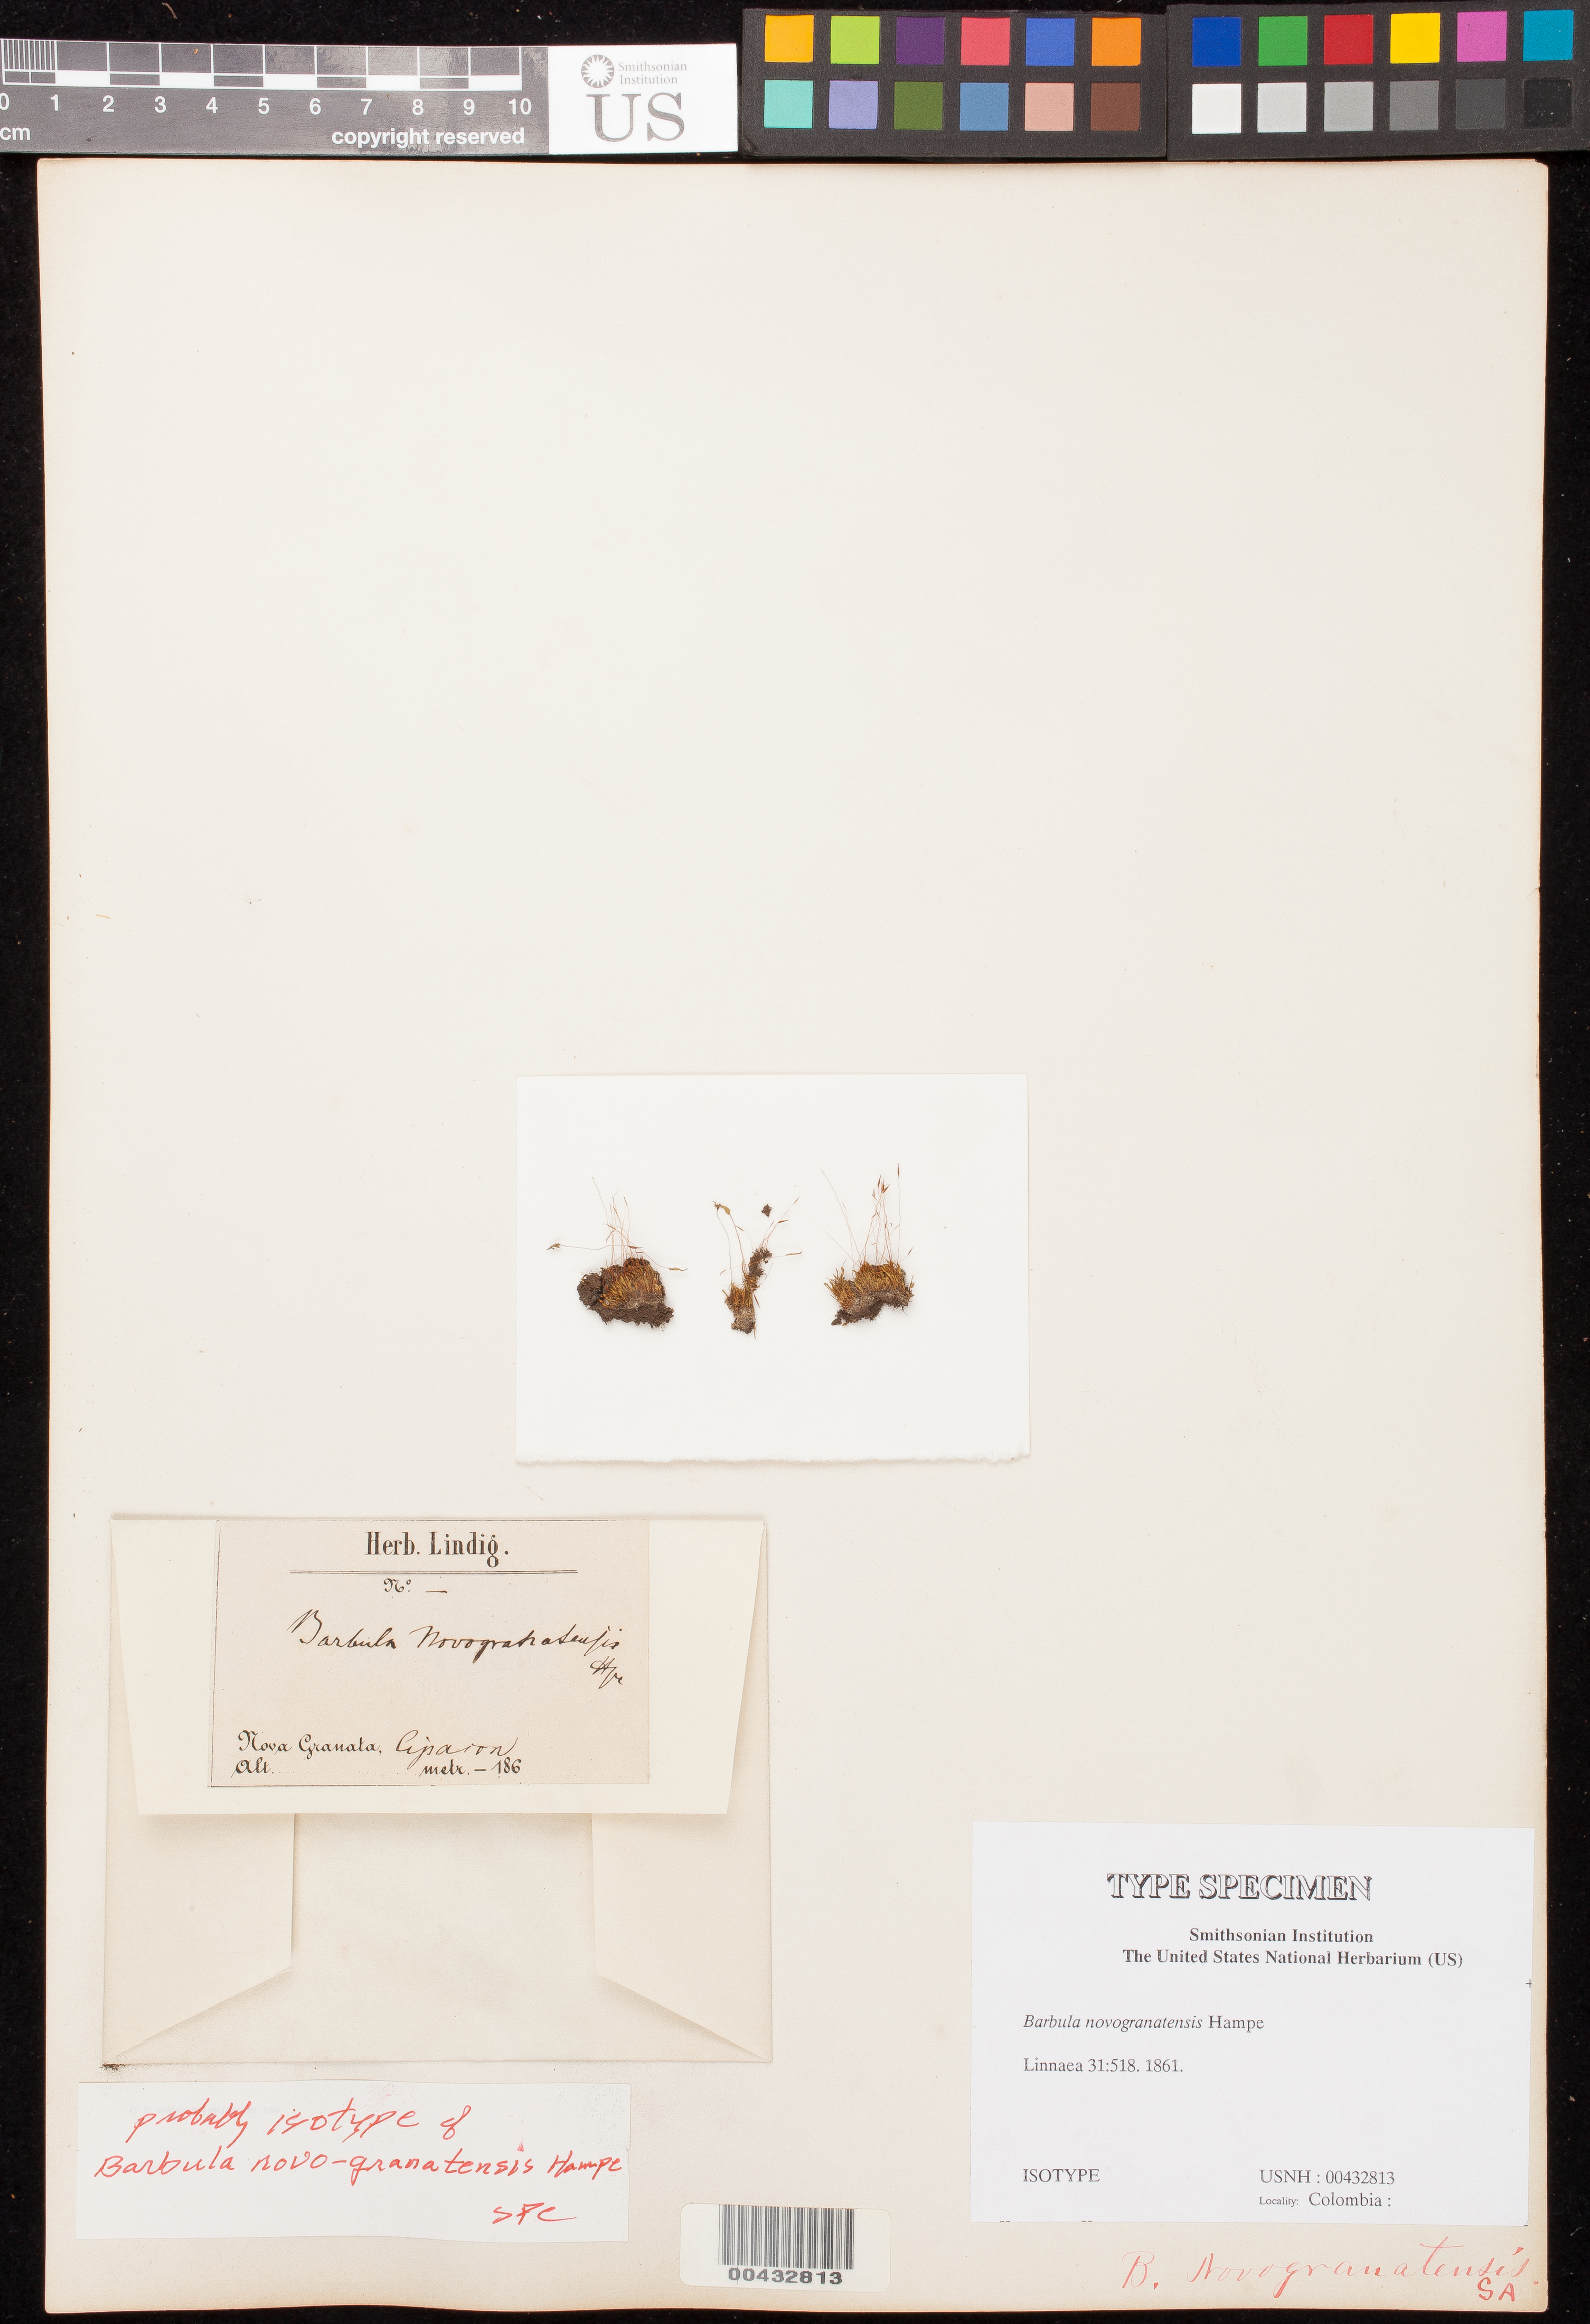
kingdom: Plantae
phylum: Bryophyta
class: Bryopsida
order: Pottiales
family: Pottiaceae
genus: Barbula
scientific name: Barbula novogranatensis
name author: Hampe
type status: Isotype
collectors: A. Lindig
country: Colombia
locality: Cipacon.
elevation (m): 186